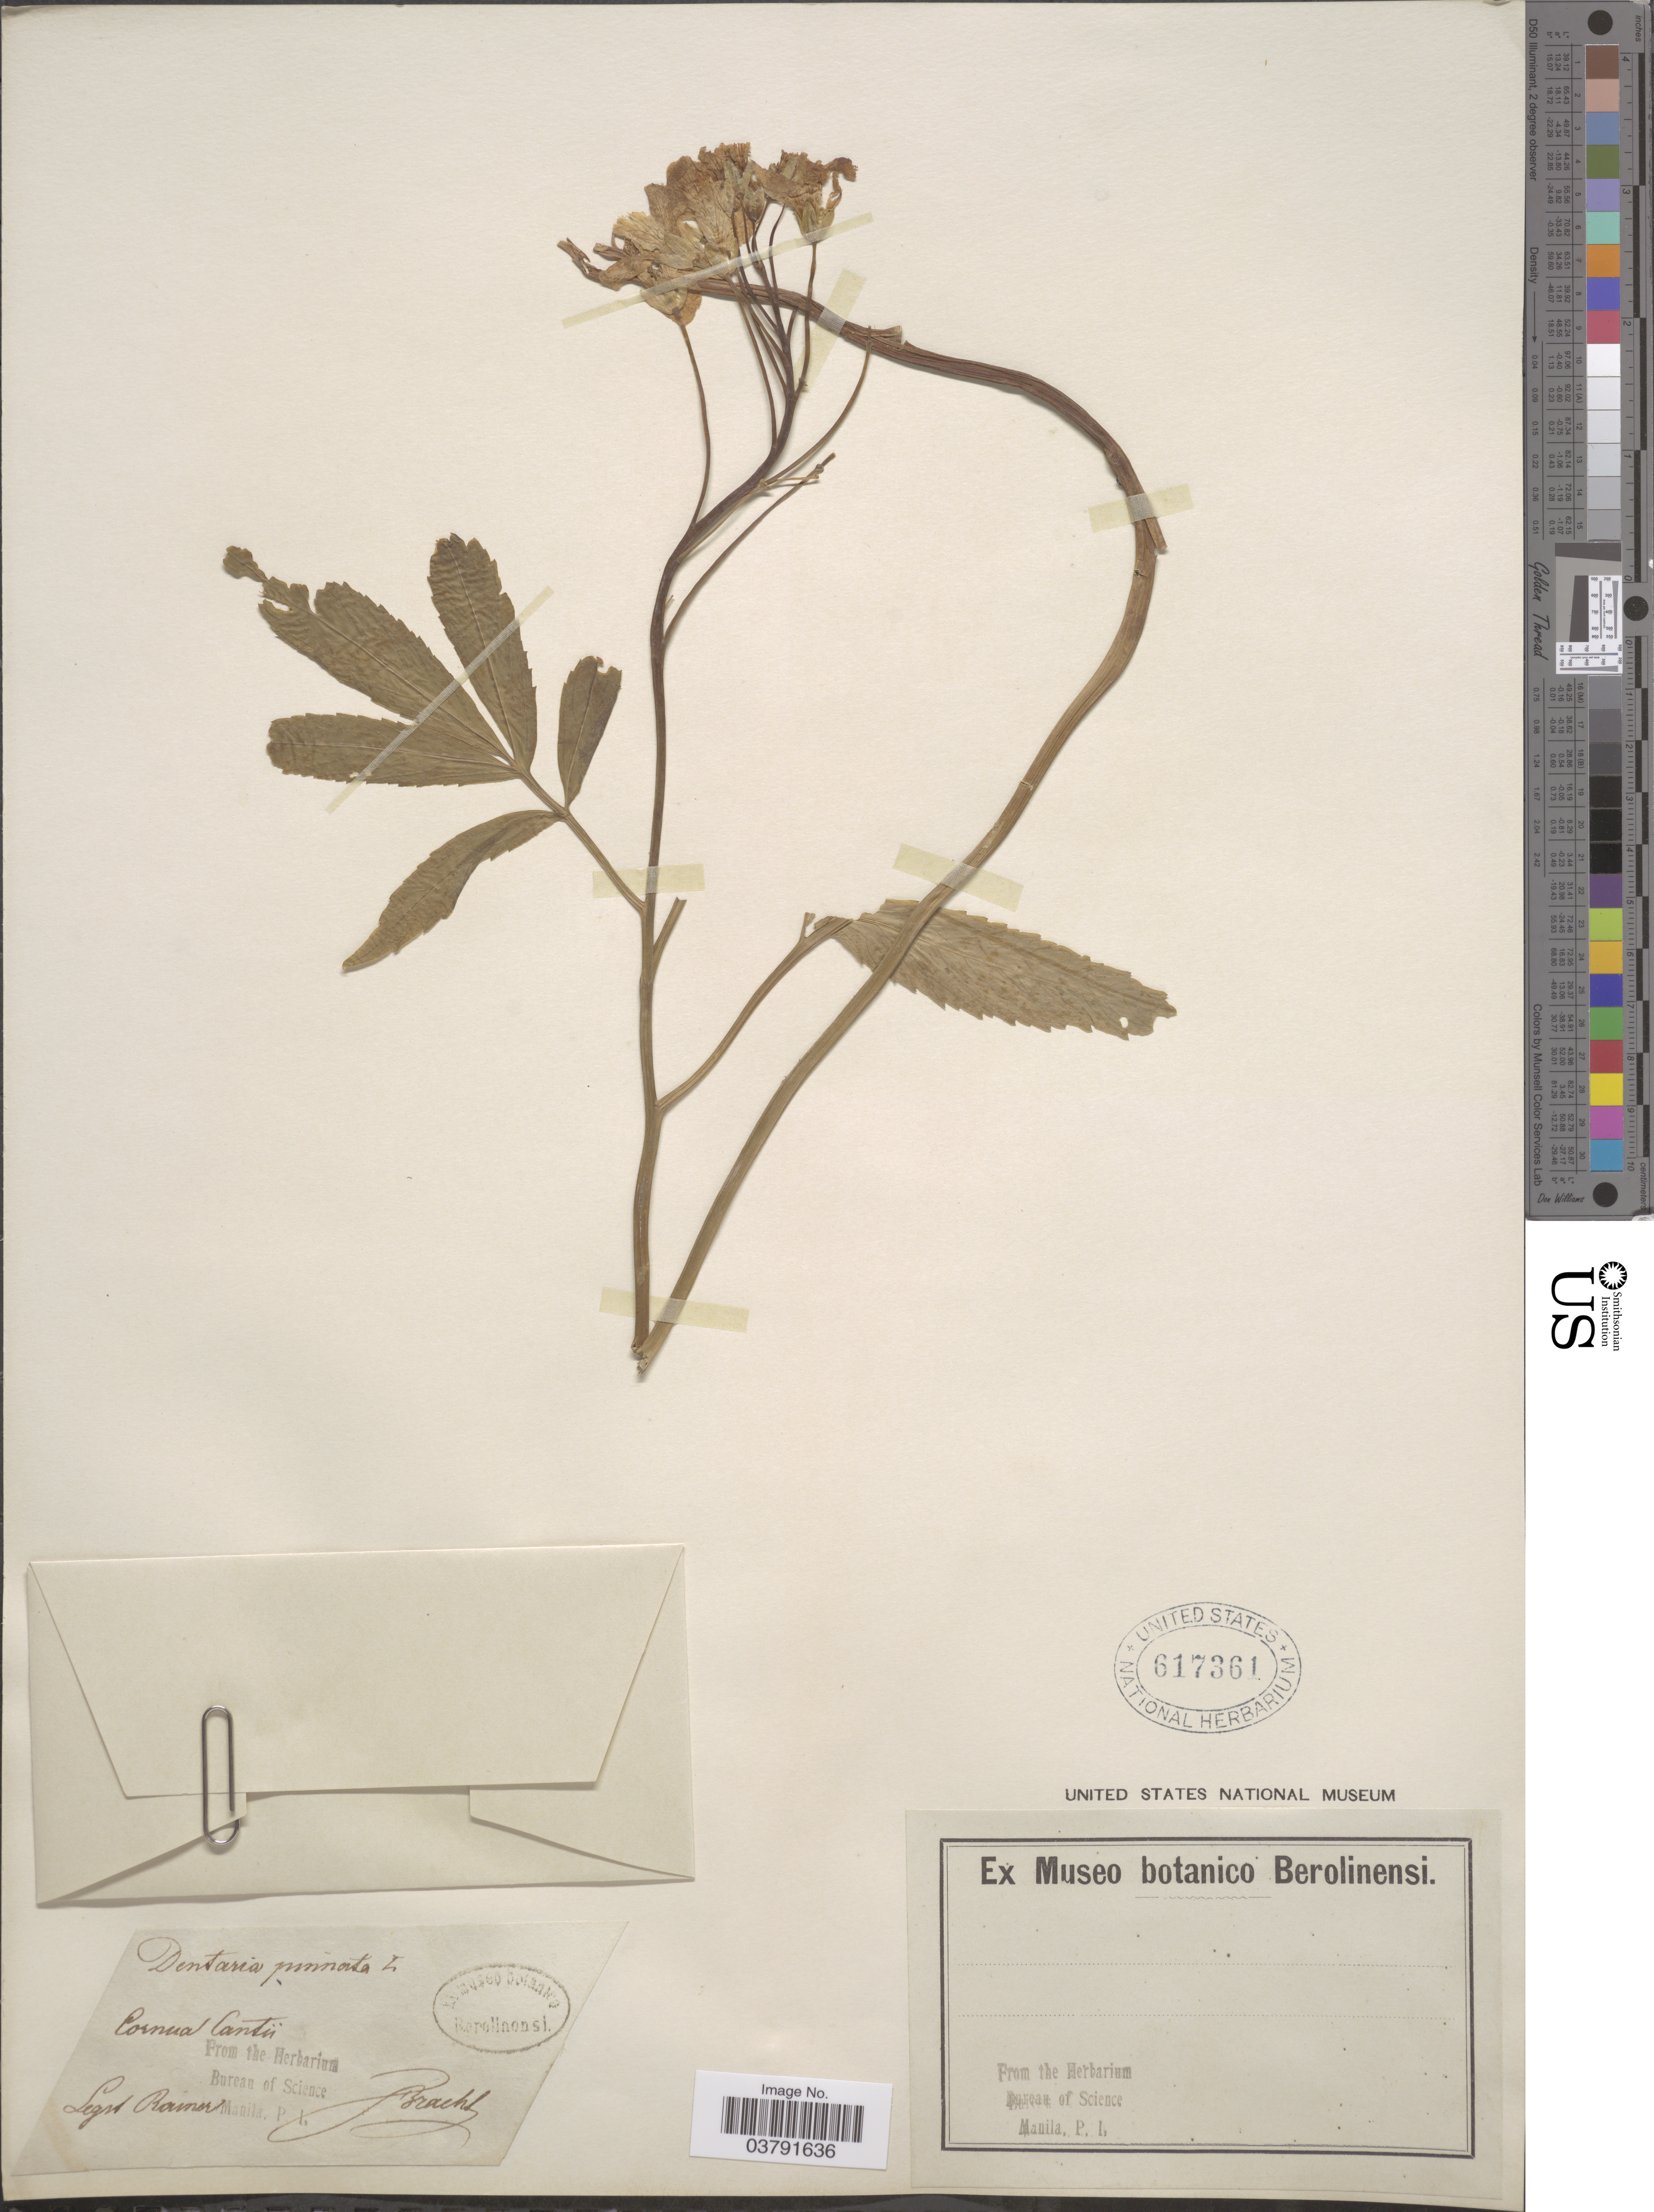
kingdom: Plantae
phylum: Tracheophyta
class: Magnoliopsida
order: Brassicales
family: Brassicaceae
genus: Dentaria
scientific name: Dentaria pinnata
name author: Lam.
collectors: Rainor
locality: Cornual Cantu. [interpreted]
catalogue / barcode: US 617361